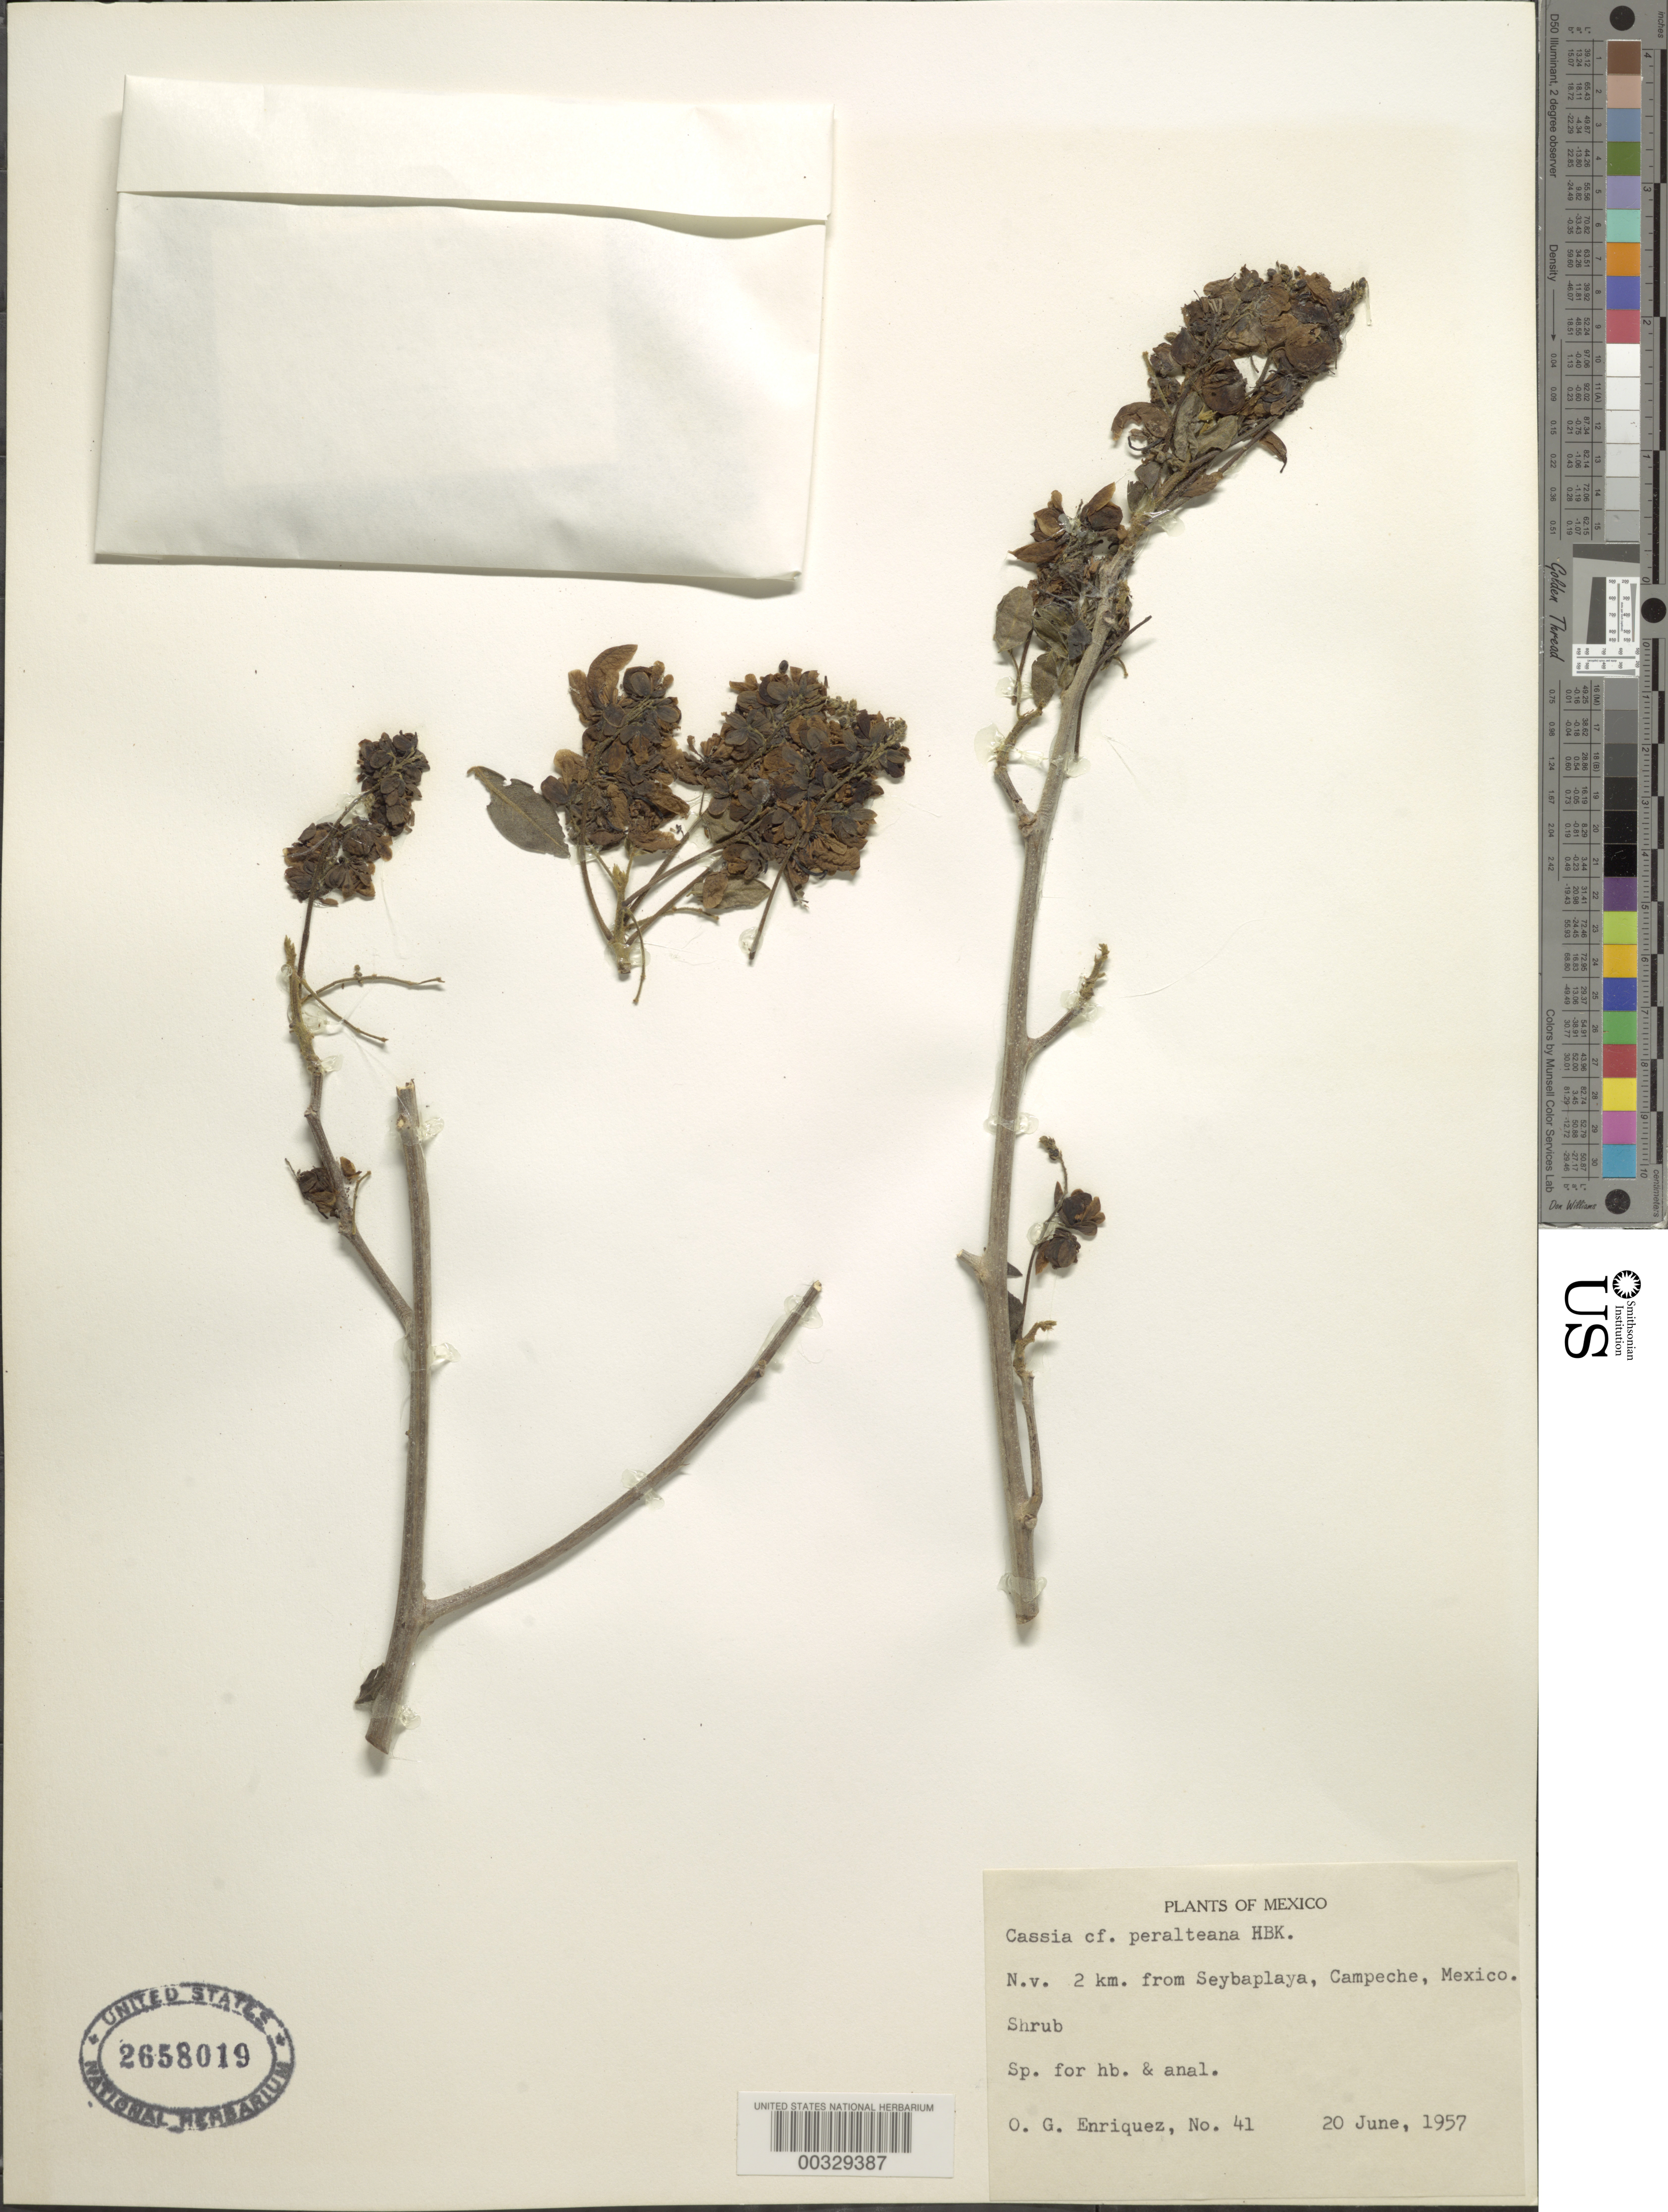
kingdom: Plantae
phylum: Tracheophyta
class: Magnoliopsida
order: Fabales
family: Fabaceae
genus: Senna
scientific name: Senna peralteana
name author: (Kunth) H.S. Irwin & Barneby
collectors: O. Enriquez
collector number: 41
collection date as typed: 20 Jun 1957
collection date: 1957-06-20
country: Mexico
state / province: Campeche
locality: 2 km from Seybaplaya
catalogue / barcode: US 2658019